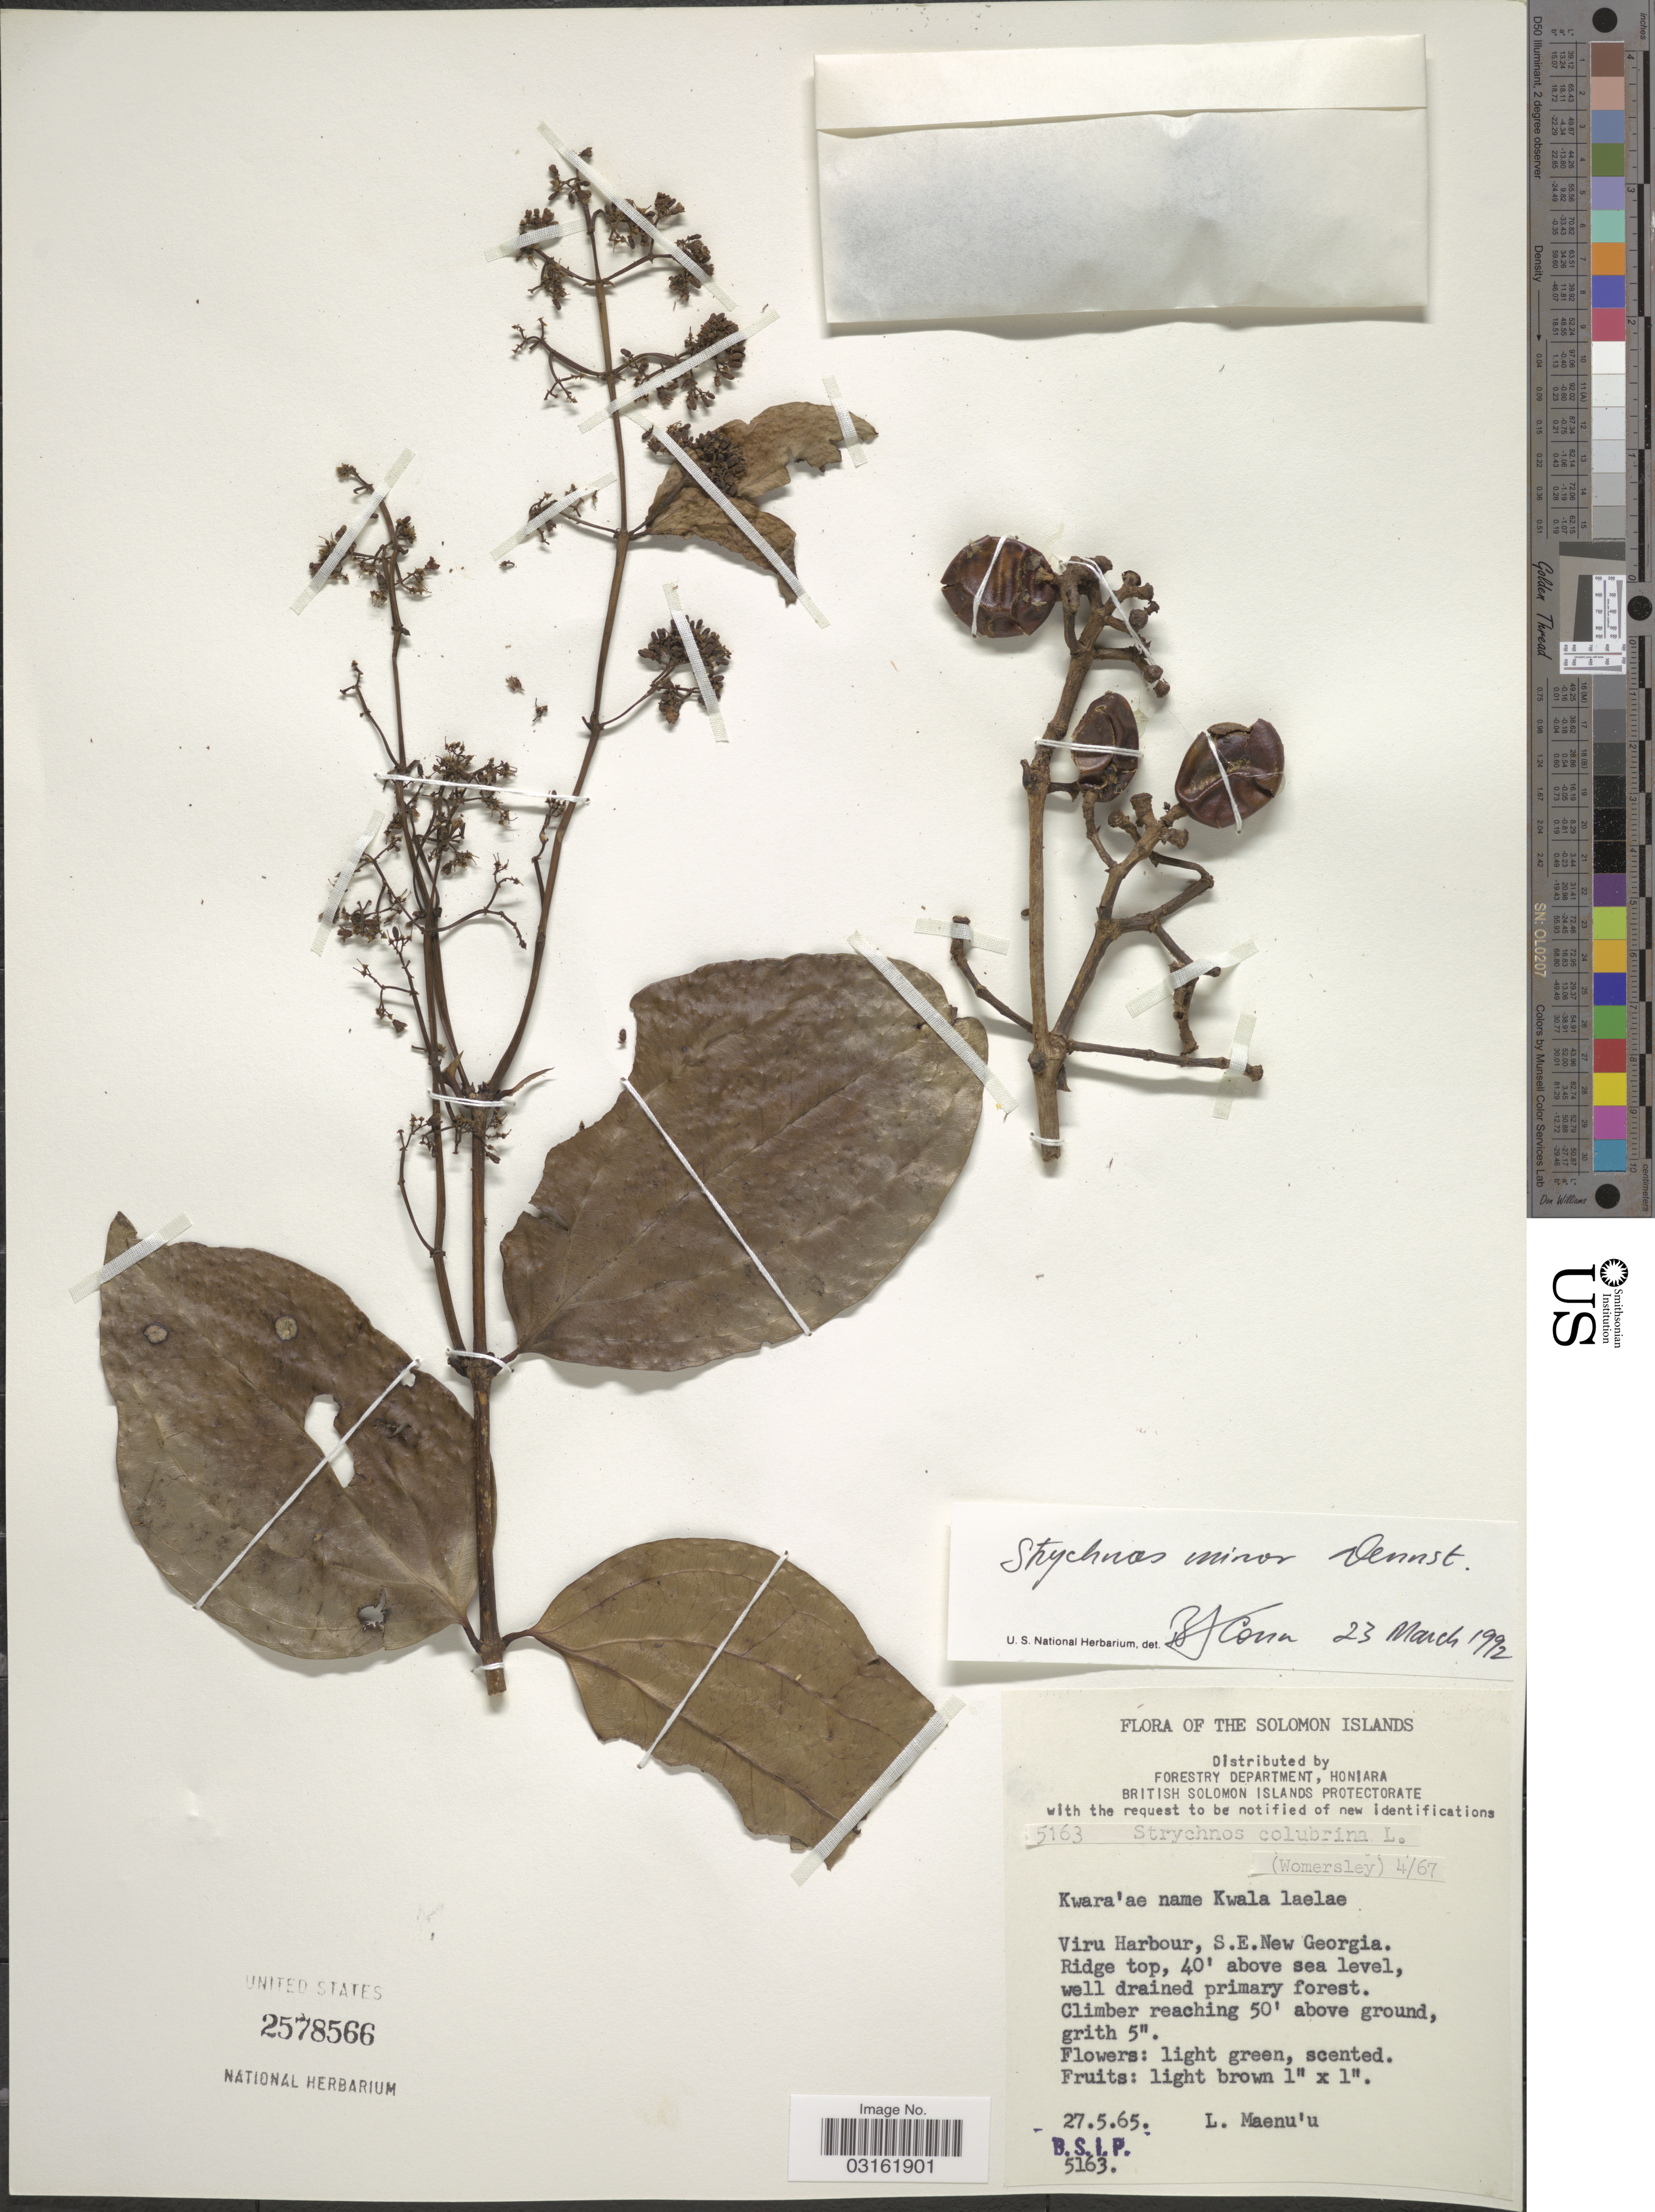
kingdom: Plantae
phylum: Tracheophyta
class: Magnoliopsida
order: Gentianales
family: Loganiaceae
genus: Strychnos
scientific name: Strychnos minor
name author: Dennst.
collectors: L. Maenu'u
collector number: B.S.I.P.5163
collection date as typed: Transcribed d/m/y: 27/5/65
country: Solomon Islands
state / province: Solomon Islands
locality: The Solomon Islands. Viru Harbour, S. E. New Georgia. Ridge top.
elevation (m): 12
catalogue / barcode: US 2578566